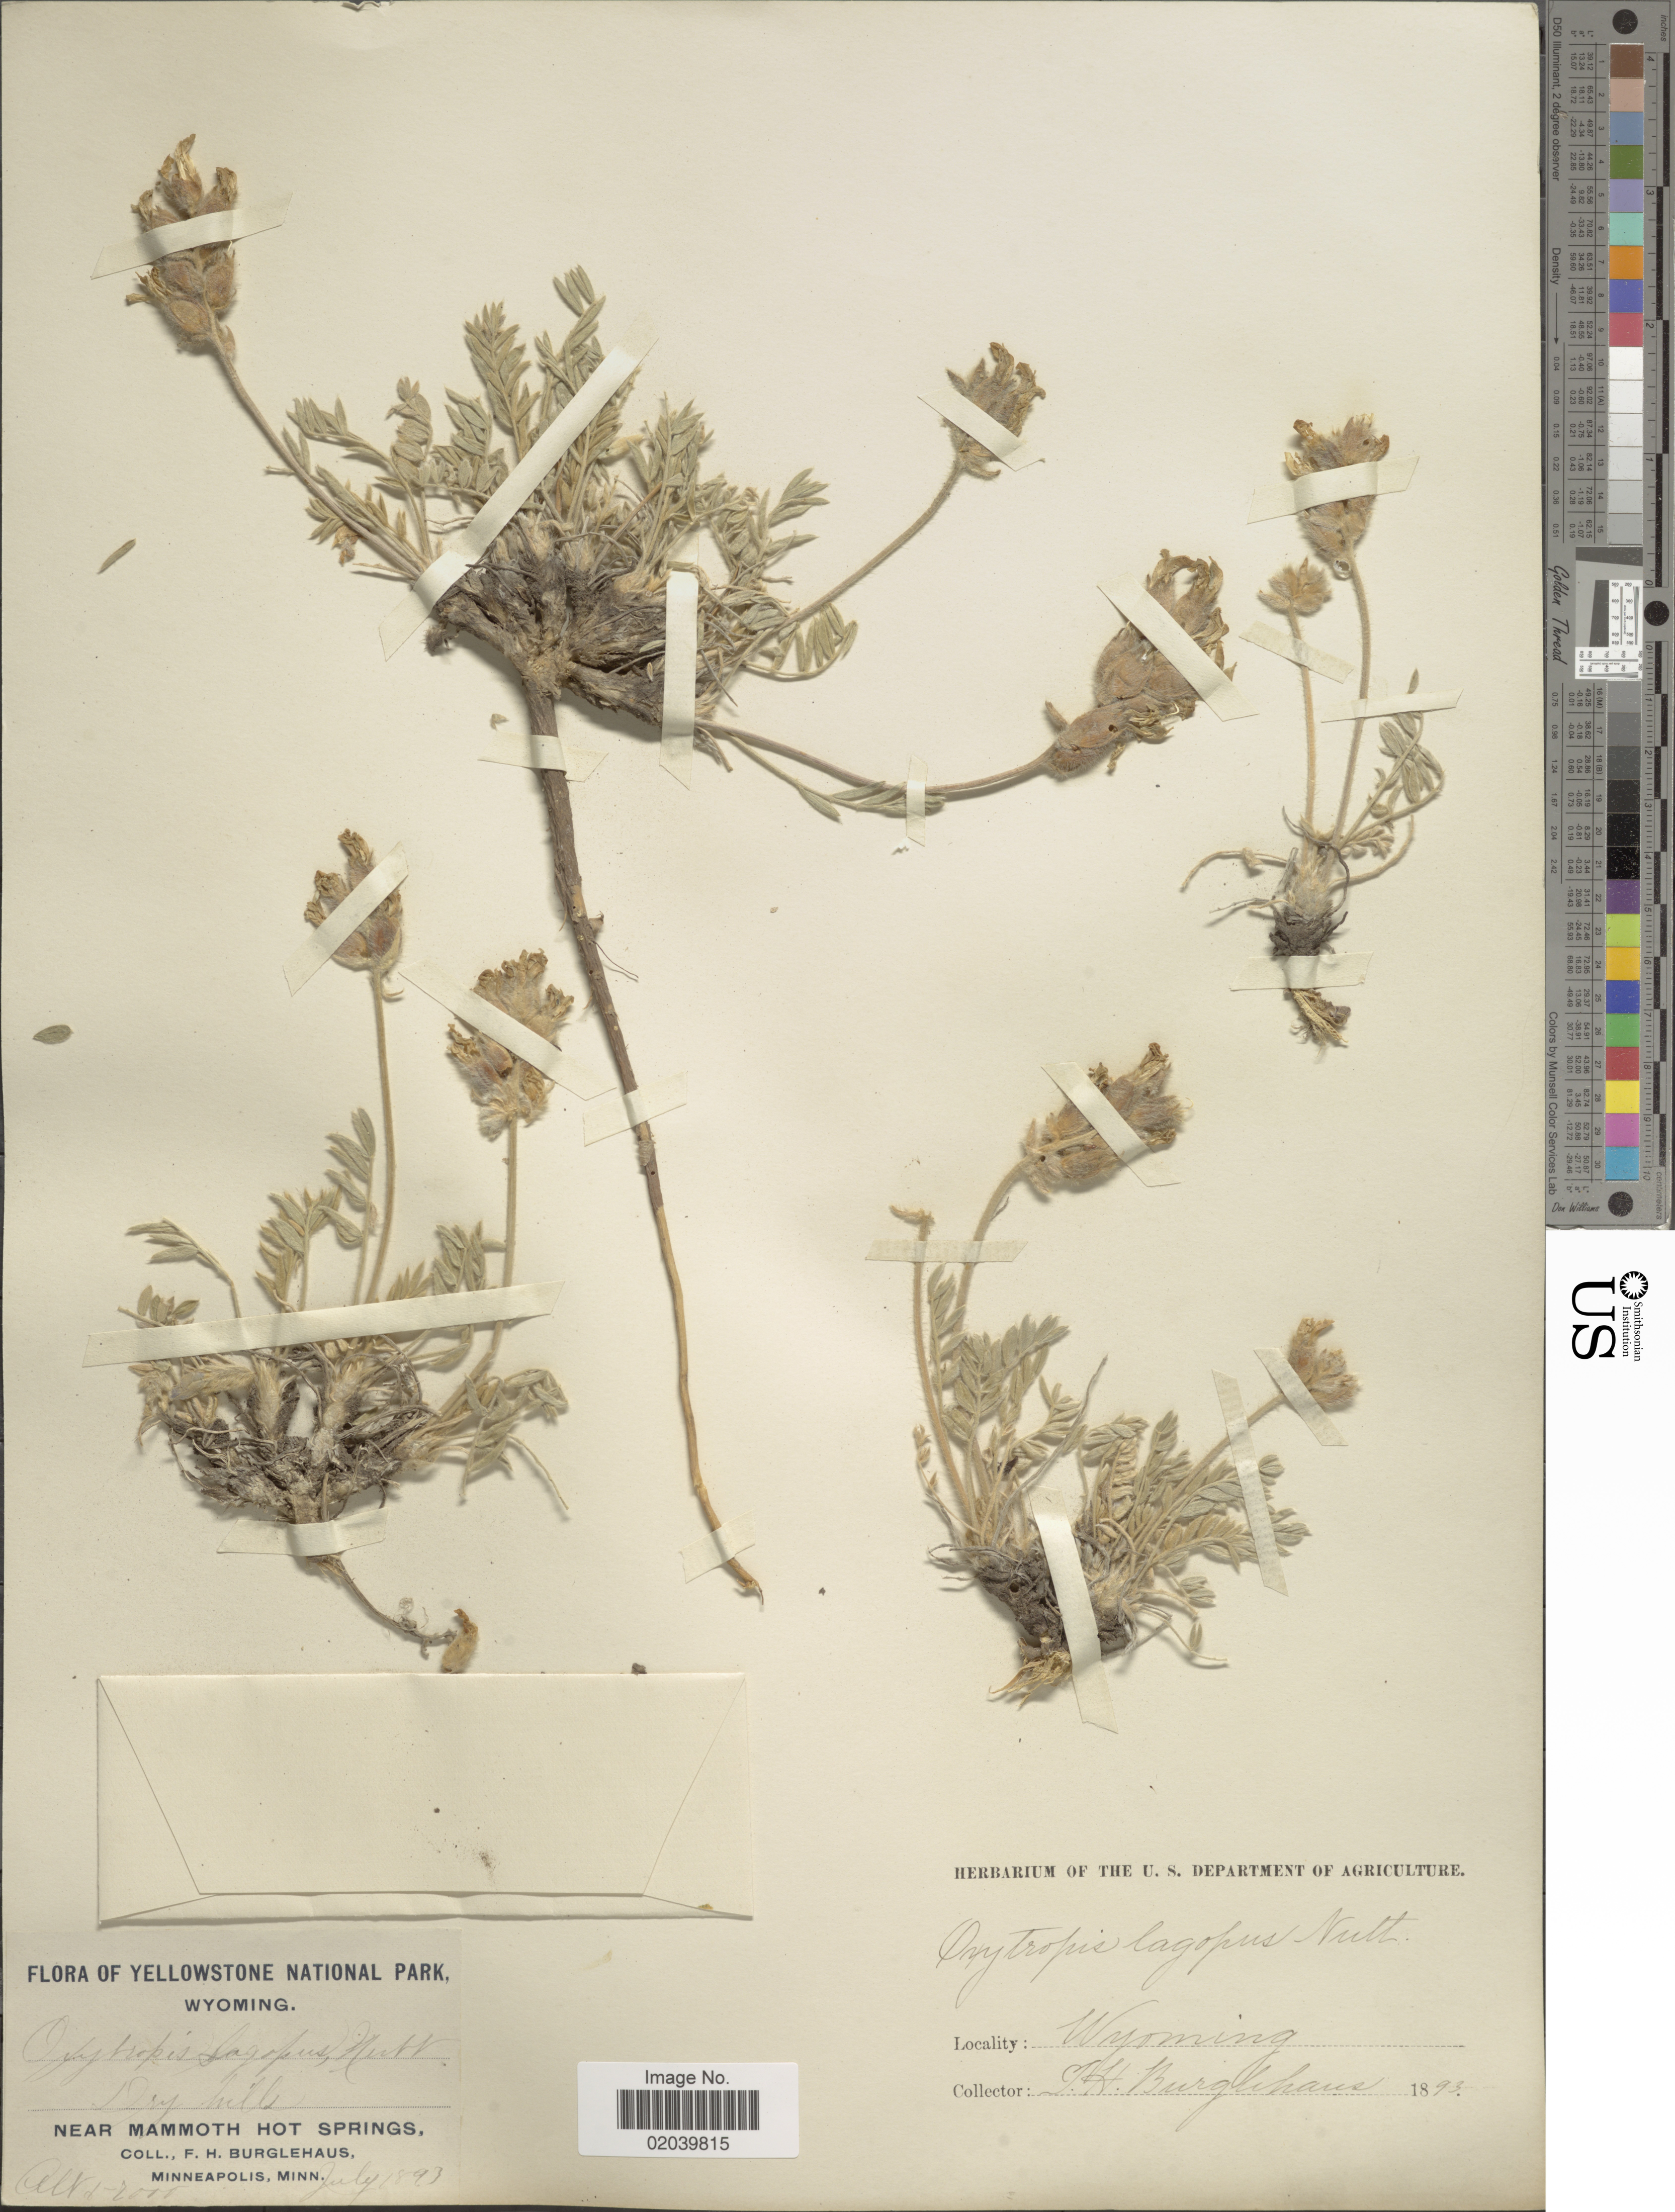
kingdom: Plantae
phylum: Tracheophyta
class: Magnoliopsida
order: Fabales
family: Fabaceae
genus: Oxytropis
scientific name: Oxytropis lagopus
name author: Nutt.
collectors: F. Burglehaus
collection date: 1893-07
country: United States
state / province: Wyoming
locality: Yellowstone National Park, Wyoming. Dry hills. Near Mammoth Hot Springs